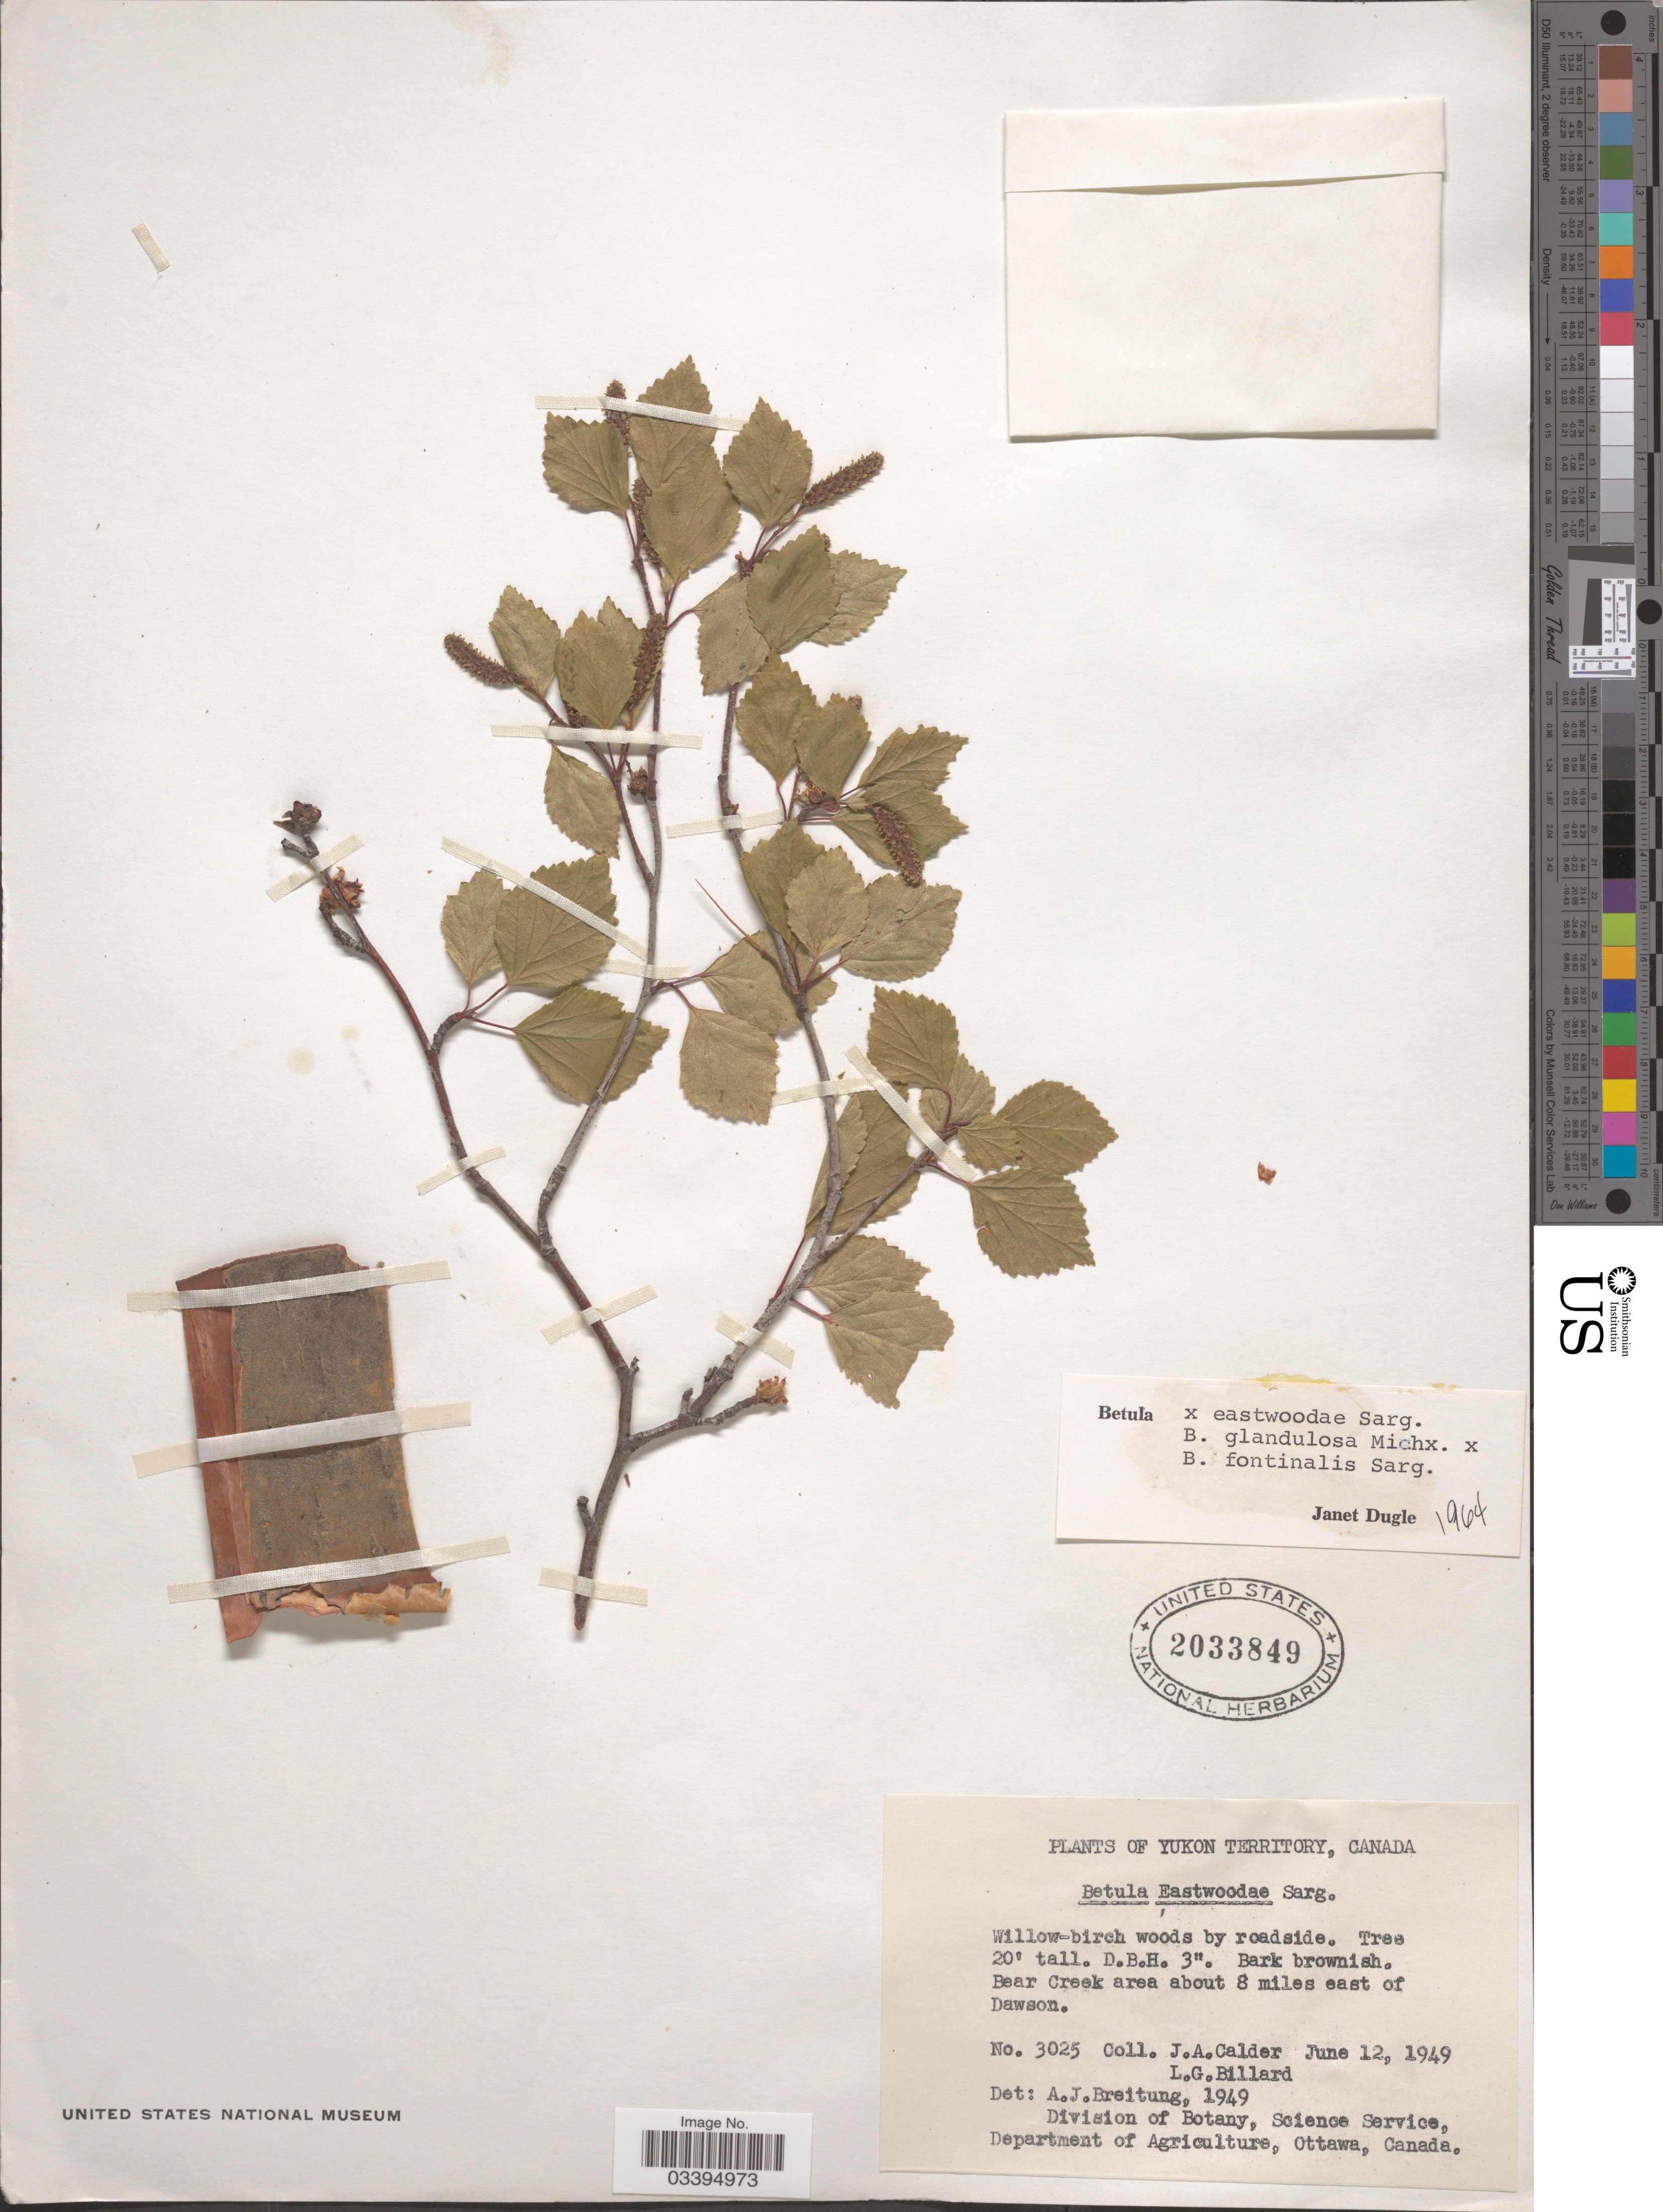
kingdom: Plantae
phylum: Tracheophyta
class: Magnoliopsida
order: Fagales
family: Betulaceae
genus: Betula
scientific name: Betula eastwoodae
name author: Sarg.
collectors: J. A. Calder & L. Billard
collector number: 3025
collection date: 1949-06-12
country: Canada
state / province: Yukon Territory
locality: Bear Creek area about 8 miles east of Dawson.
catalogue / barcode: US 2033849